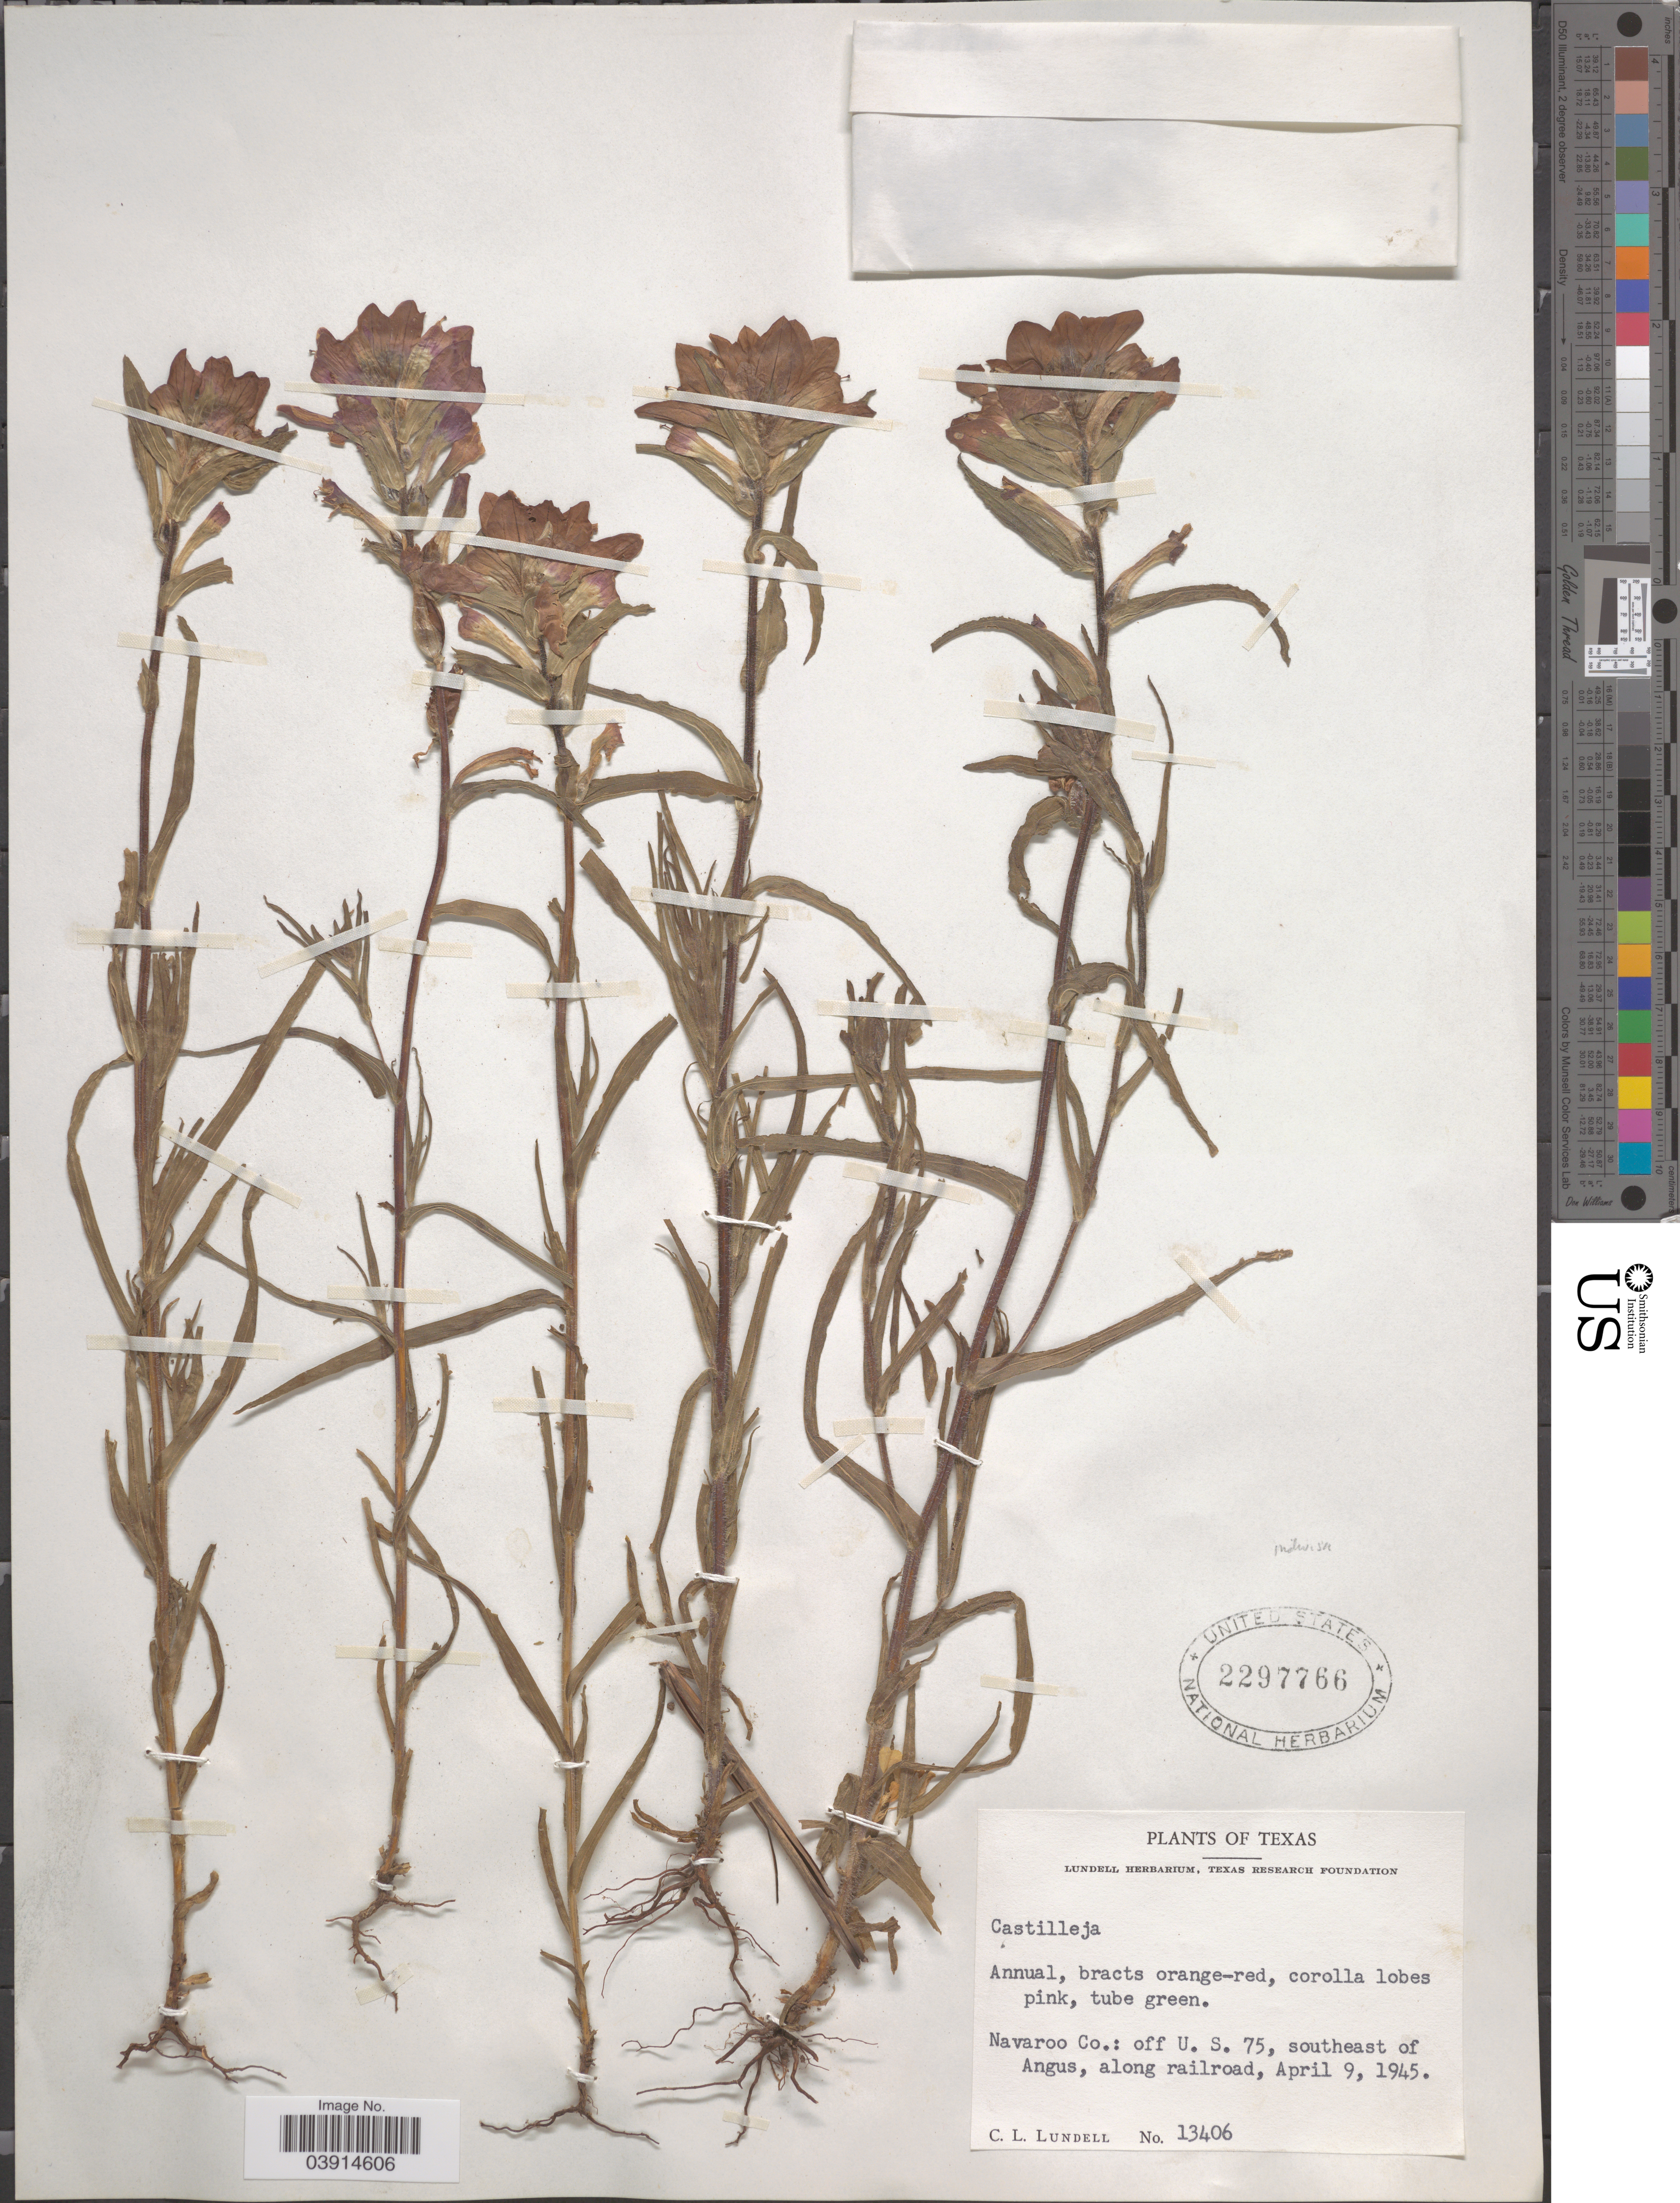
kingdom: Plantae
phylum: Tracheophyta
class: Magnoliopsida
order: Lamiales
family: Orobanchaceae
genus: Castilleja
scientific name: Castilleja sp.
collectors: C. L. Lundell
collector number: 13406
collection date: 1945-04-09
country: United States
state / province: Texas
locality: Navaroo Co.: off U. S. 75, southeast of Angus, along railroad.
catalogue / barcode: US 2297766